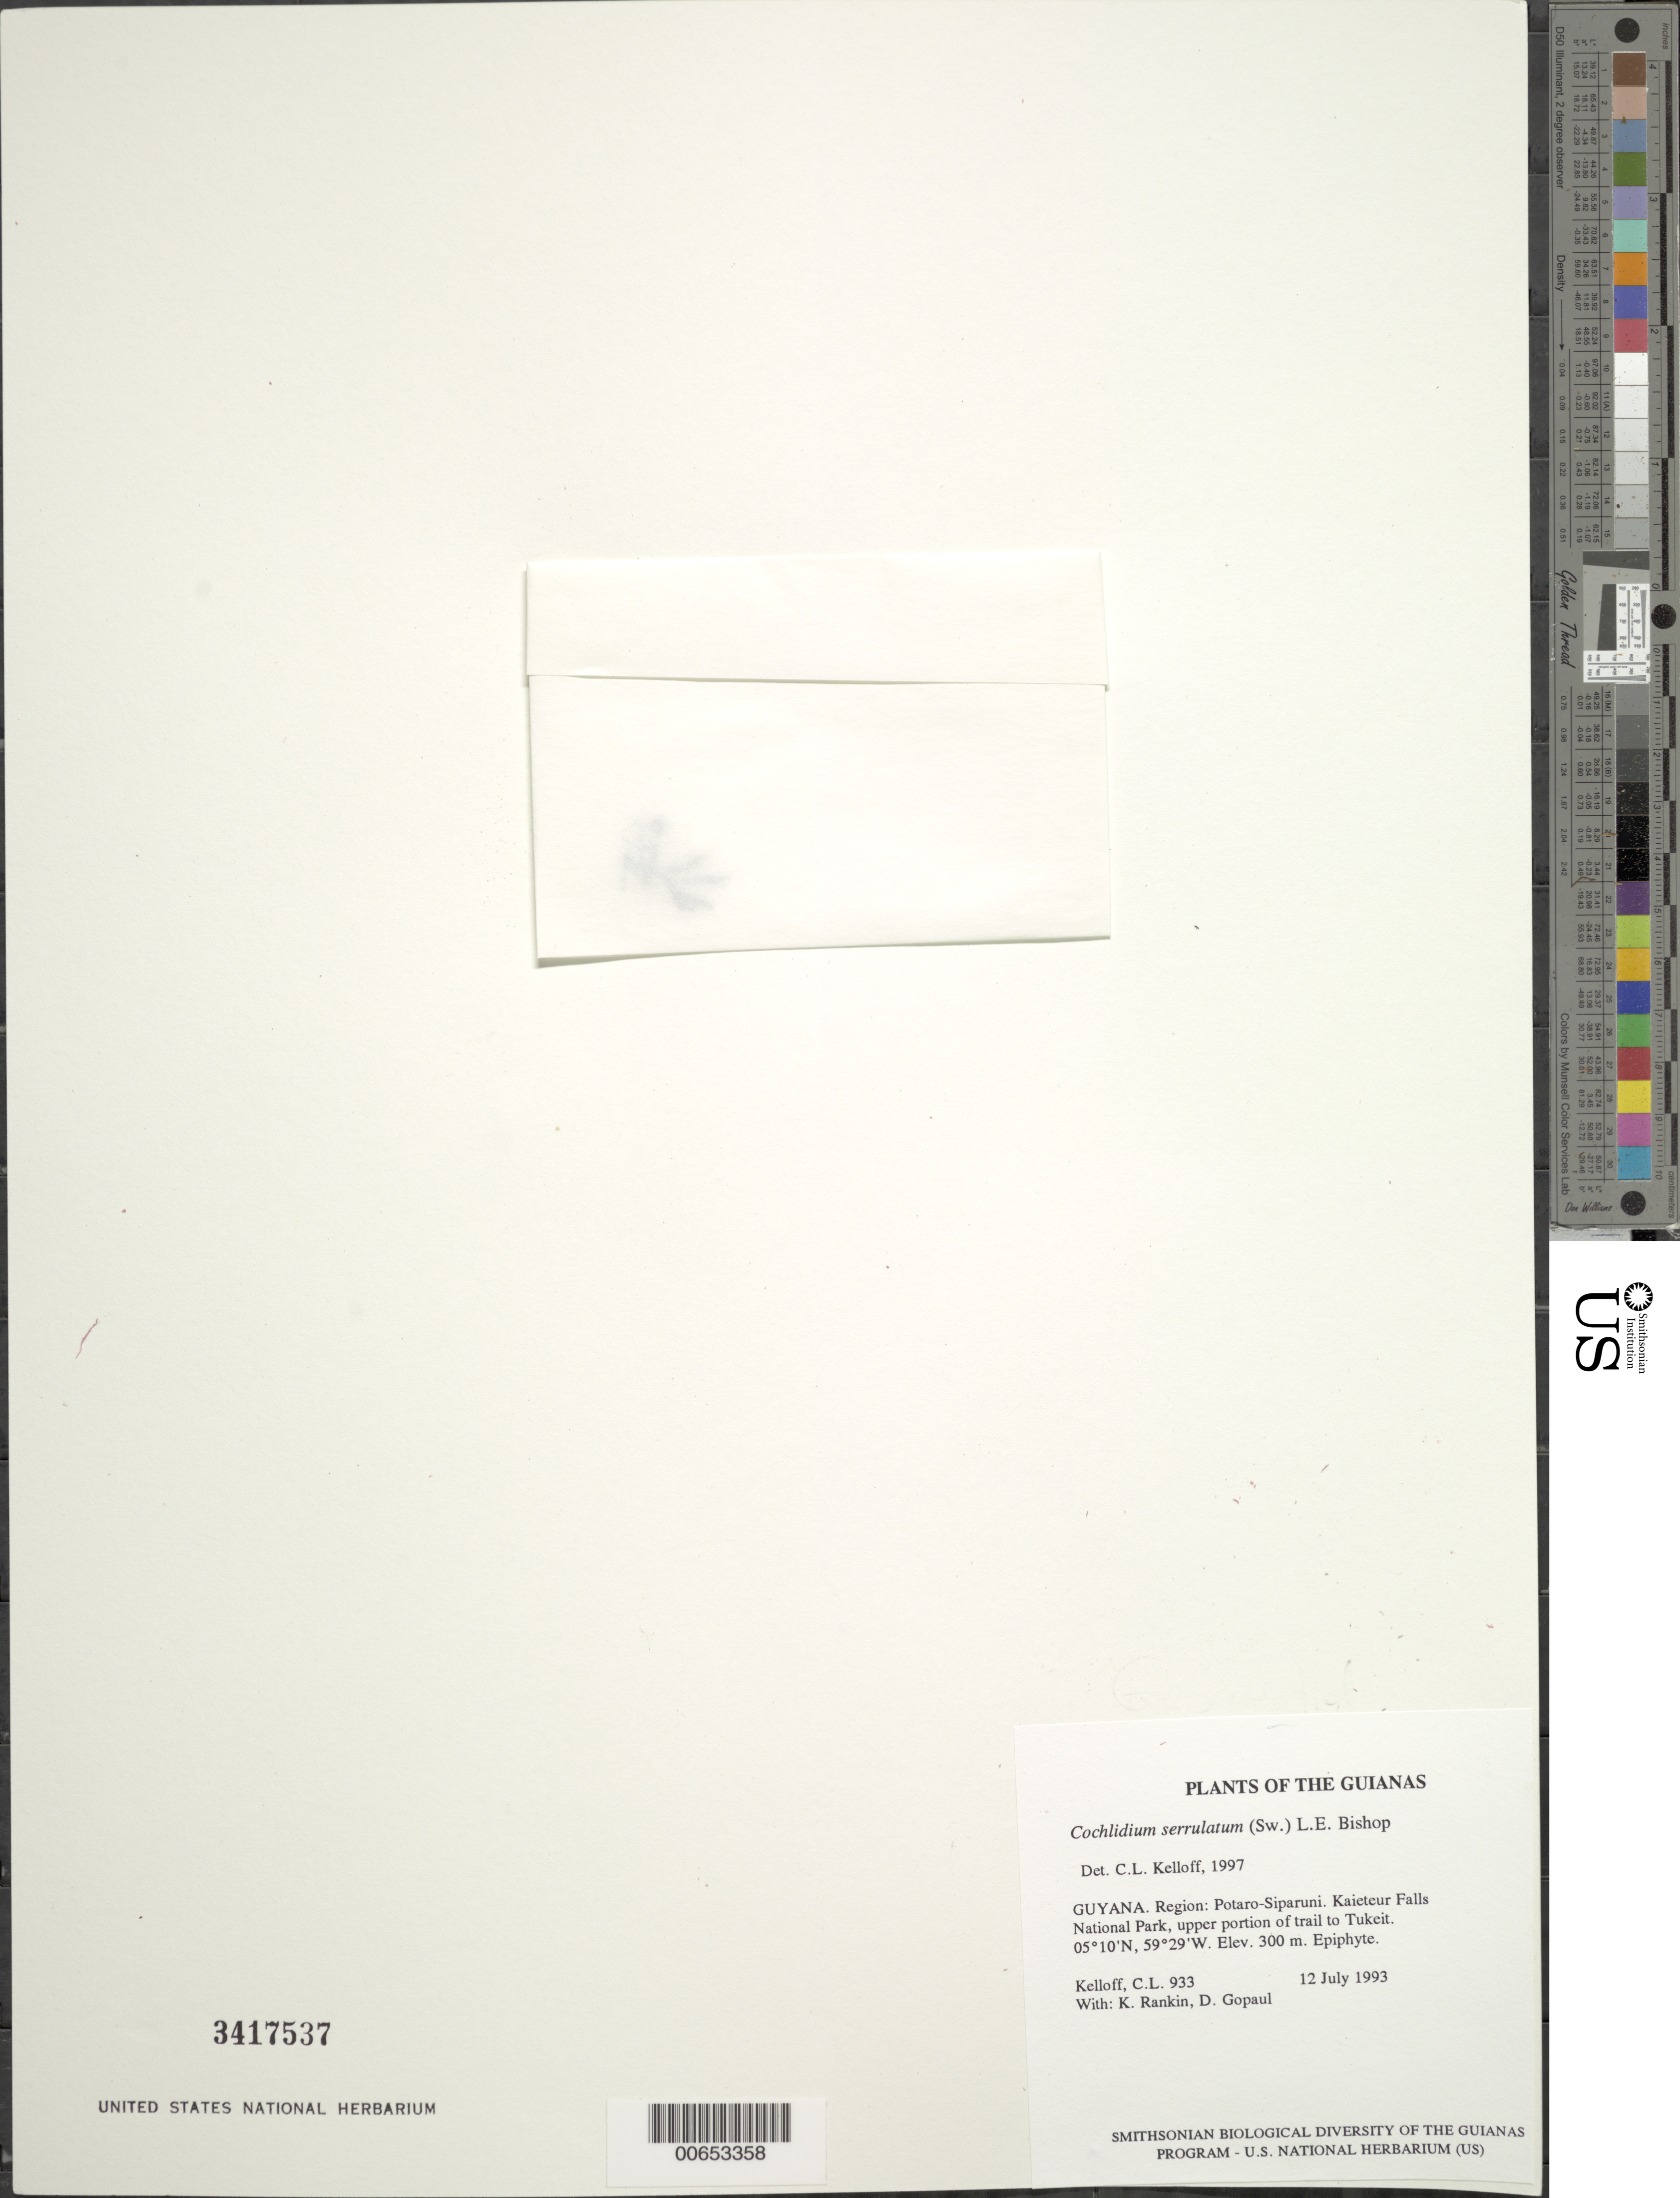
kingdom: Plantae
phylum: Tracheophyta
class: Polypodiopsida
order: Polypodiales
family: Polypodiaceae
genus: Cochlidium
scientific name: Cochlidium serrulatum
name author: (Sw.) L.E. Bishop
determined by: Kelloff, Carol L., (US), Smithsonian Institution - National Museum of Natural History (UNITED STATES)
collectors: C. L. Kelloff, K. Rankin & D. Gopaul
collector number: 933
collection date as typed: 12 July 1993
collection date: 1993-07-12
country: Guyana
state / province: Potaro-Siparuni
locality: Kaieteur Falls National Park, upper portion of trail to Tukeit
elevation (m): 300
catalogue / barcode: US 3417537